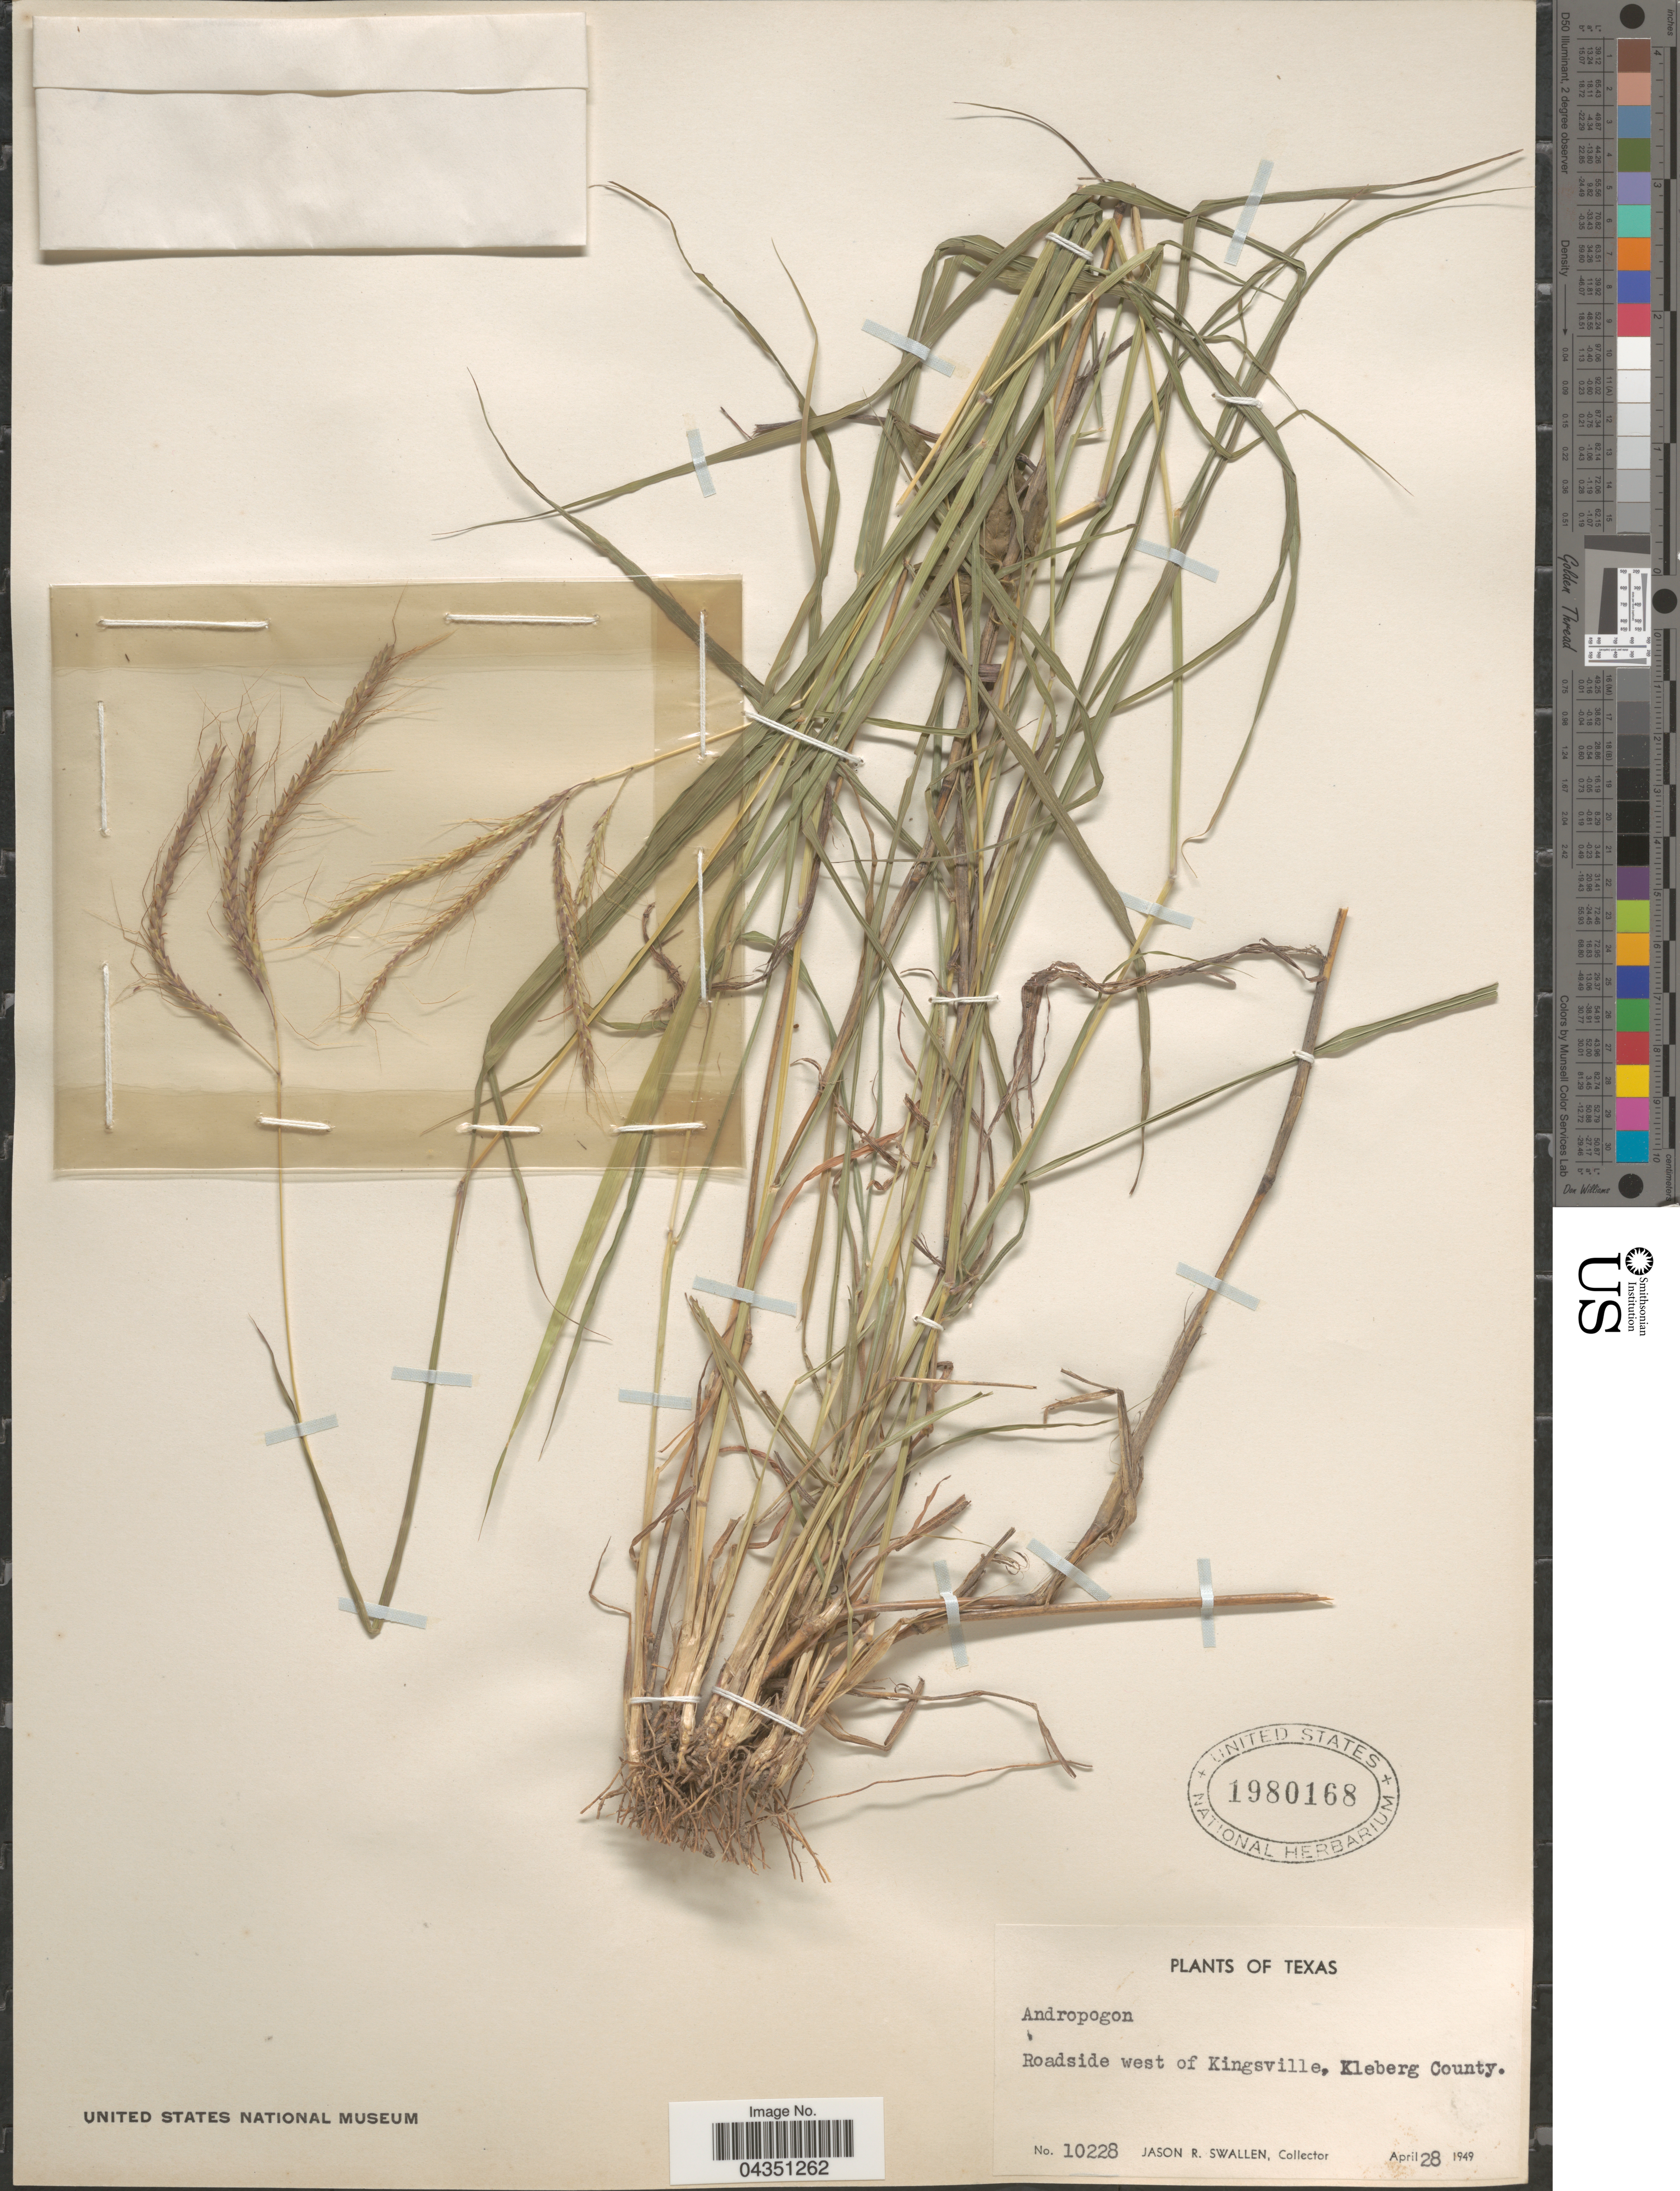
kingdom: Plantae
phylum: Tracheophyta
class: Liliopsida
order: Poales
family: Poaceae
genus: Dichanthium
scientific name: Dichanthium aristatum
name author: (Poir.) C.E. Hubb.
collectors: J. R. Swallen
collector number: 10228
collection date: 1949-04-28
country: United States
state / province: Texas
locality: Roadside west of Kingsville, Kleberg County.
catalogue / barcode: US 1980168